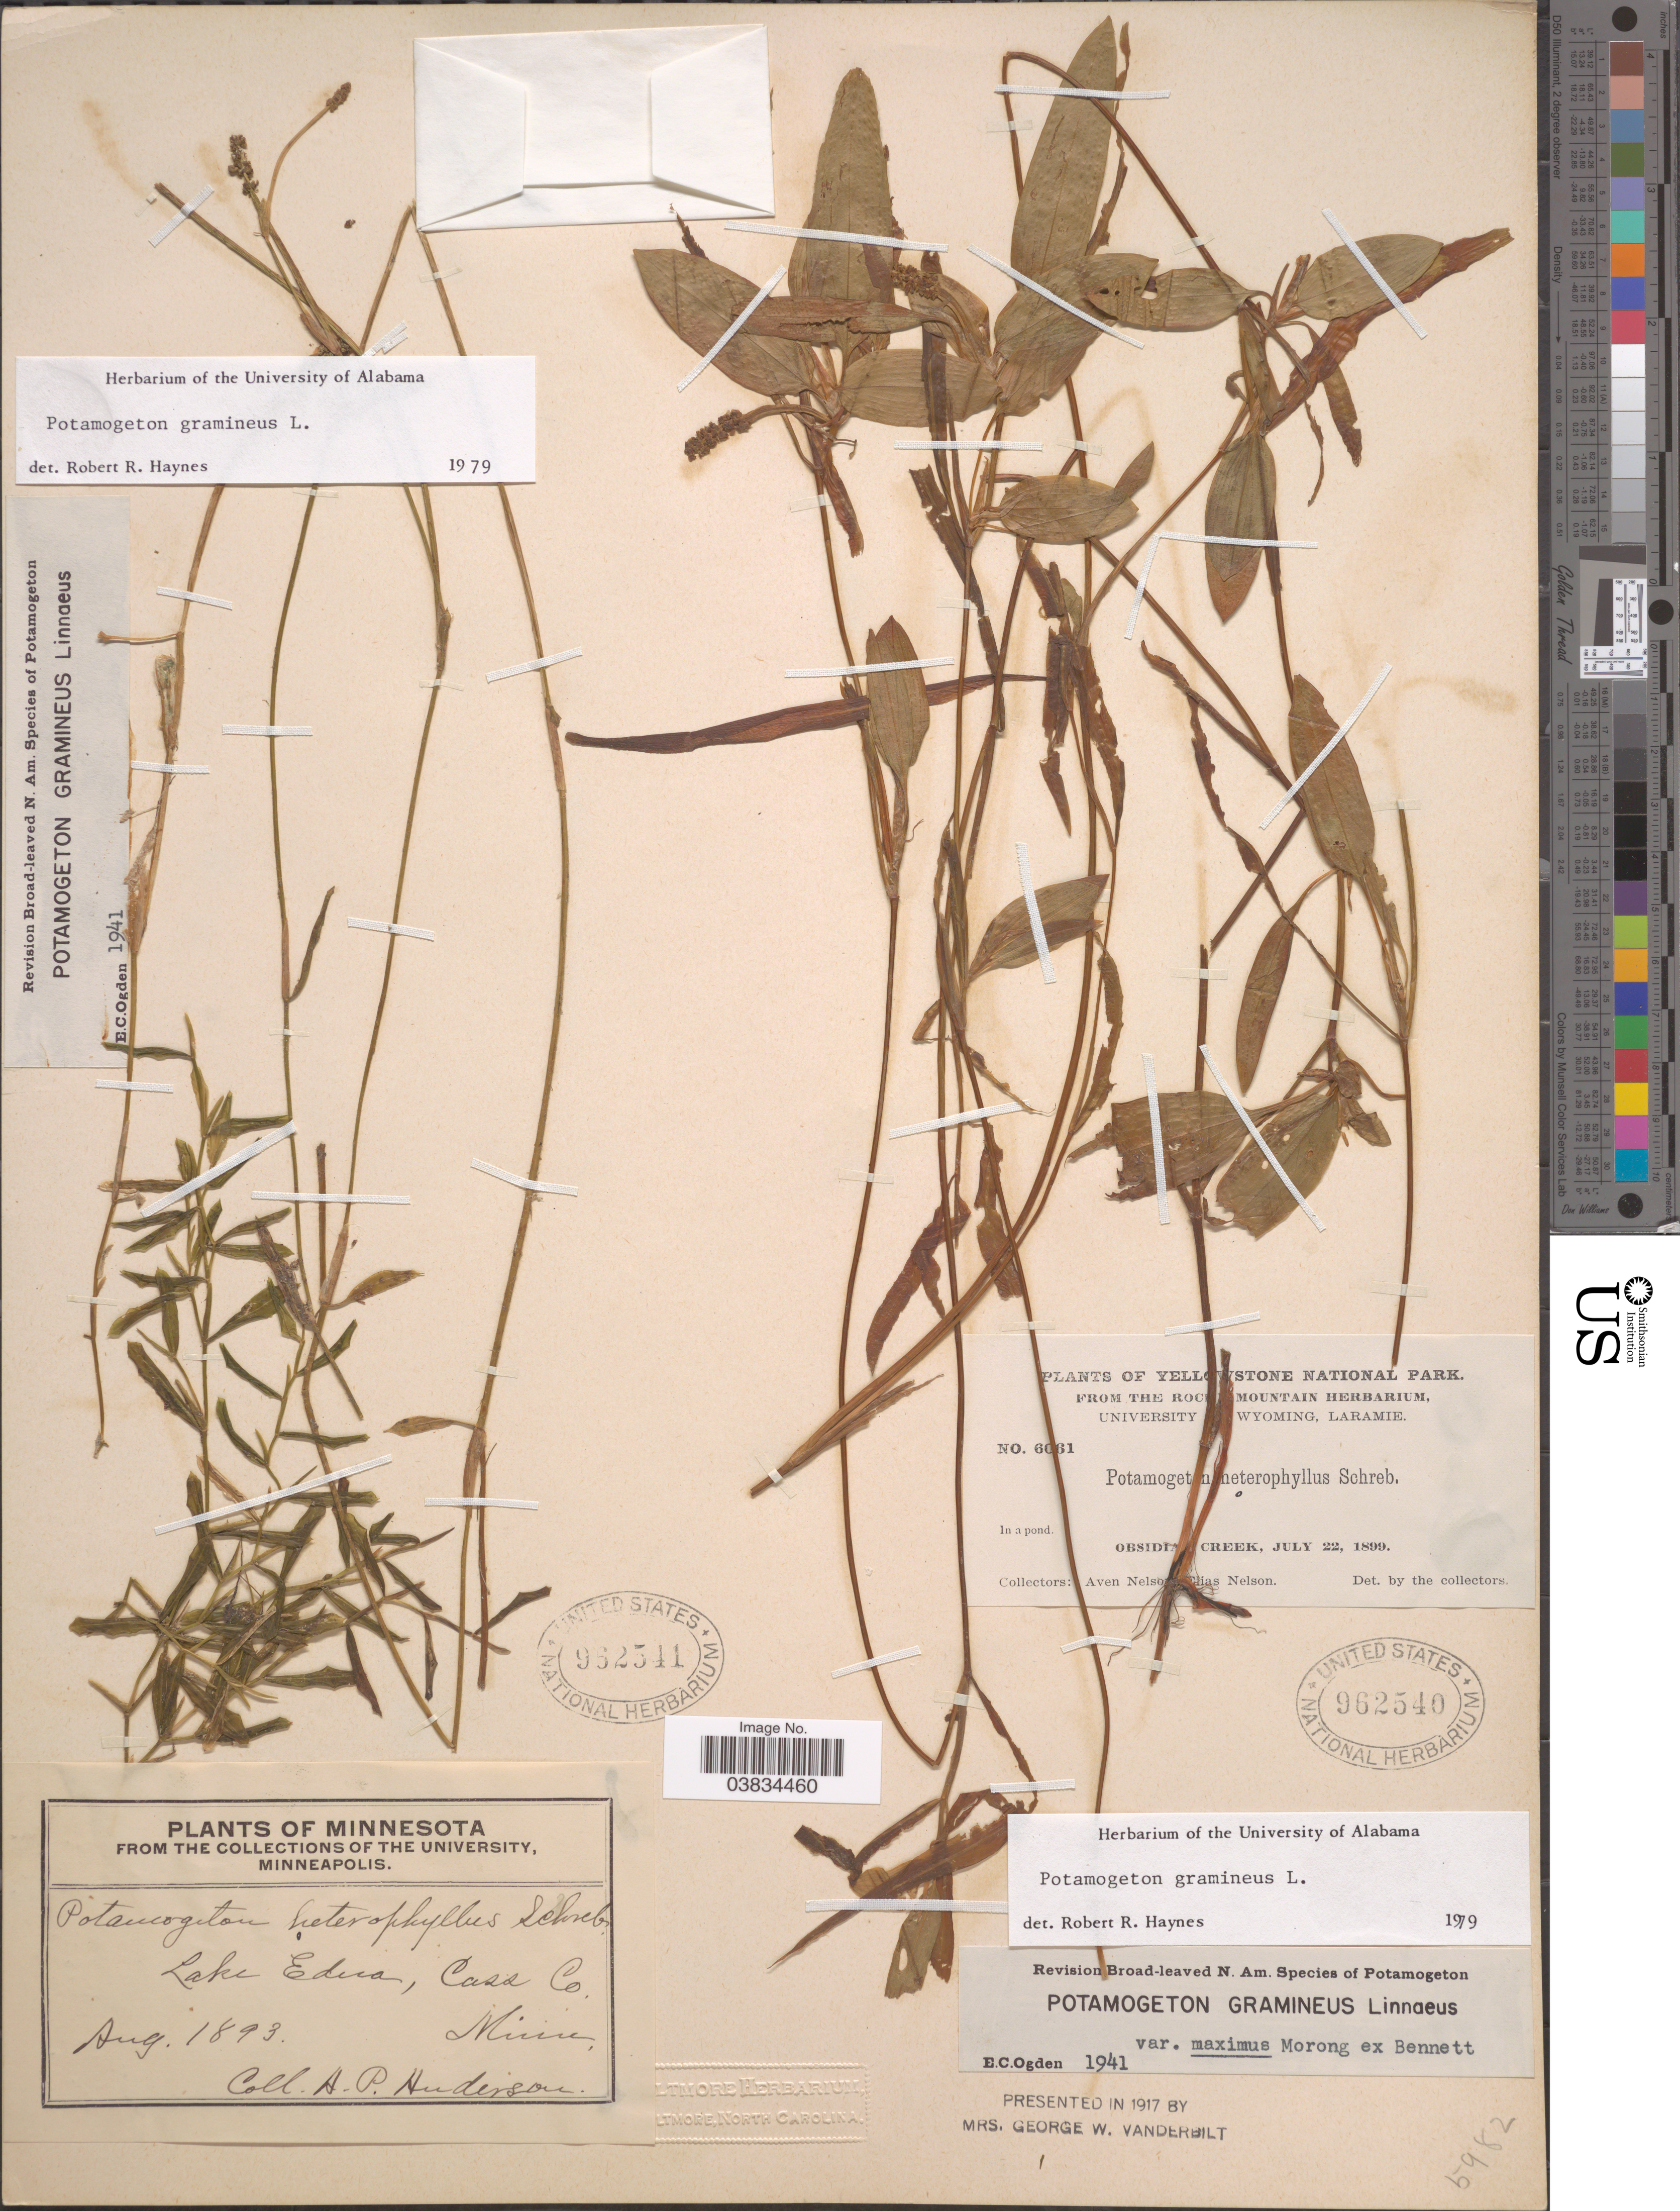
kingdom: Plantae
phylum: Tracheophyta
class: Liliopsida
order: Alismatales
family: Potamogetonaceae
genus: Potamogeton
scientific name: Potamogeton gramineus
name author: L.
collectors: A. Nelson & E. Nelson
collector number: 6061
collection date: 1899-07-22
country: United States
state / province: Wyoming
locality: Yellowstone National Park. Obsidian Creek.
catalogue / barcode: US 962540